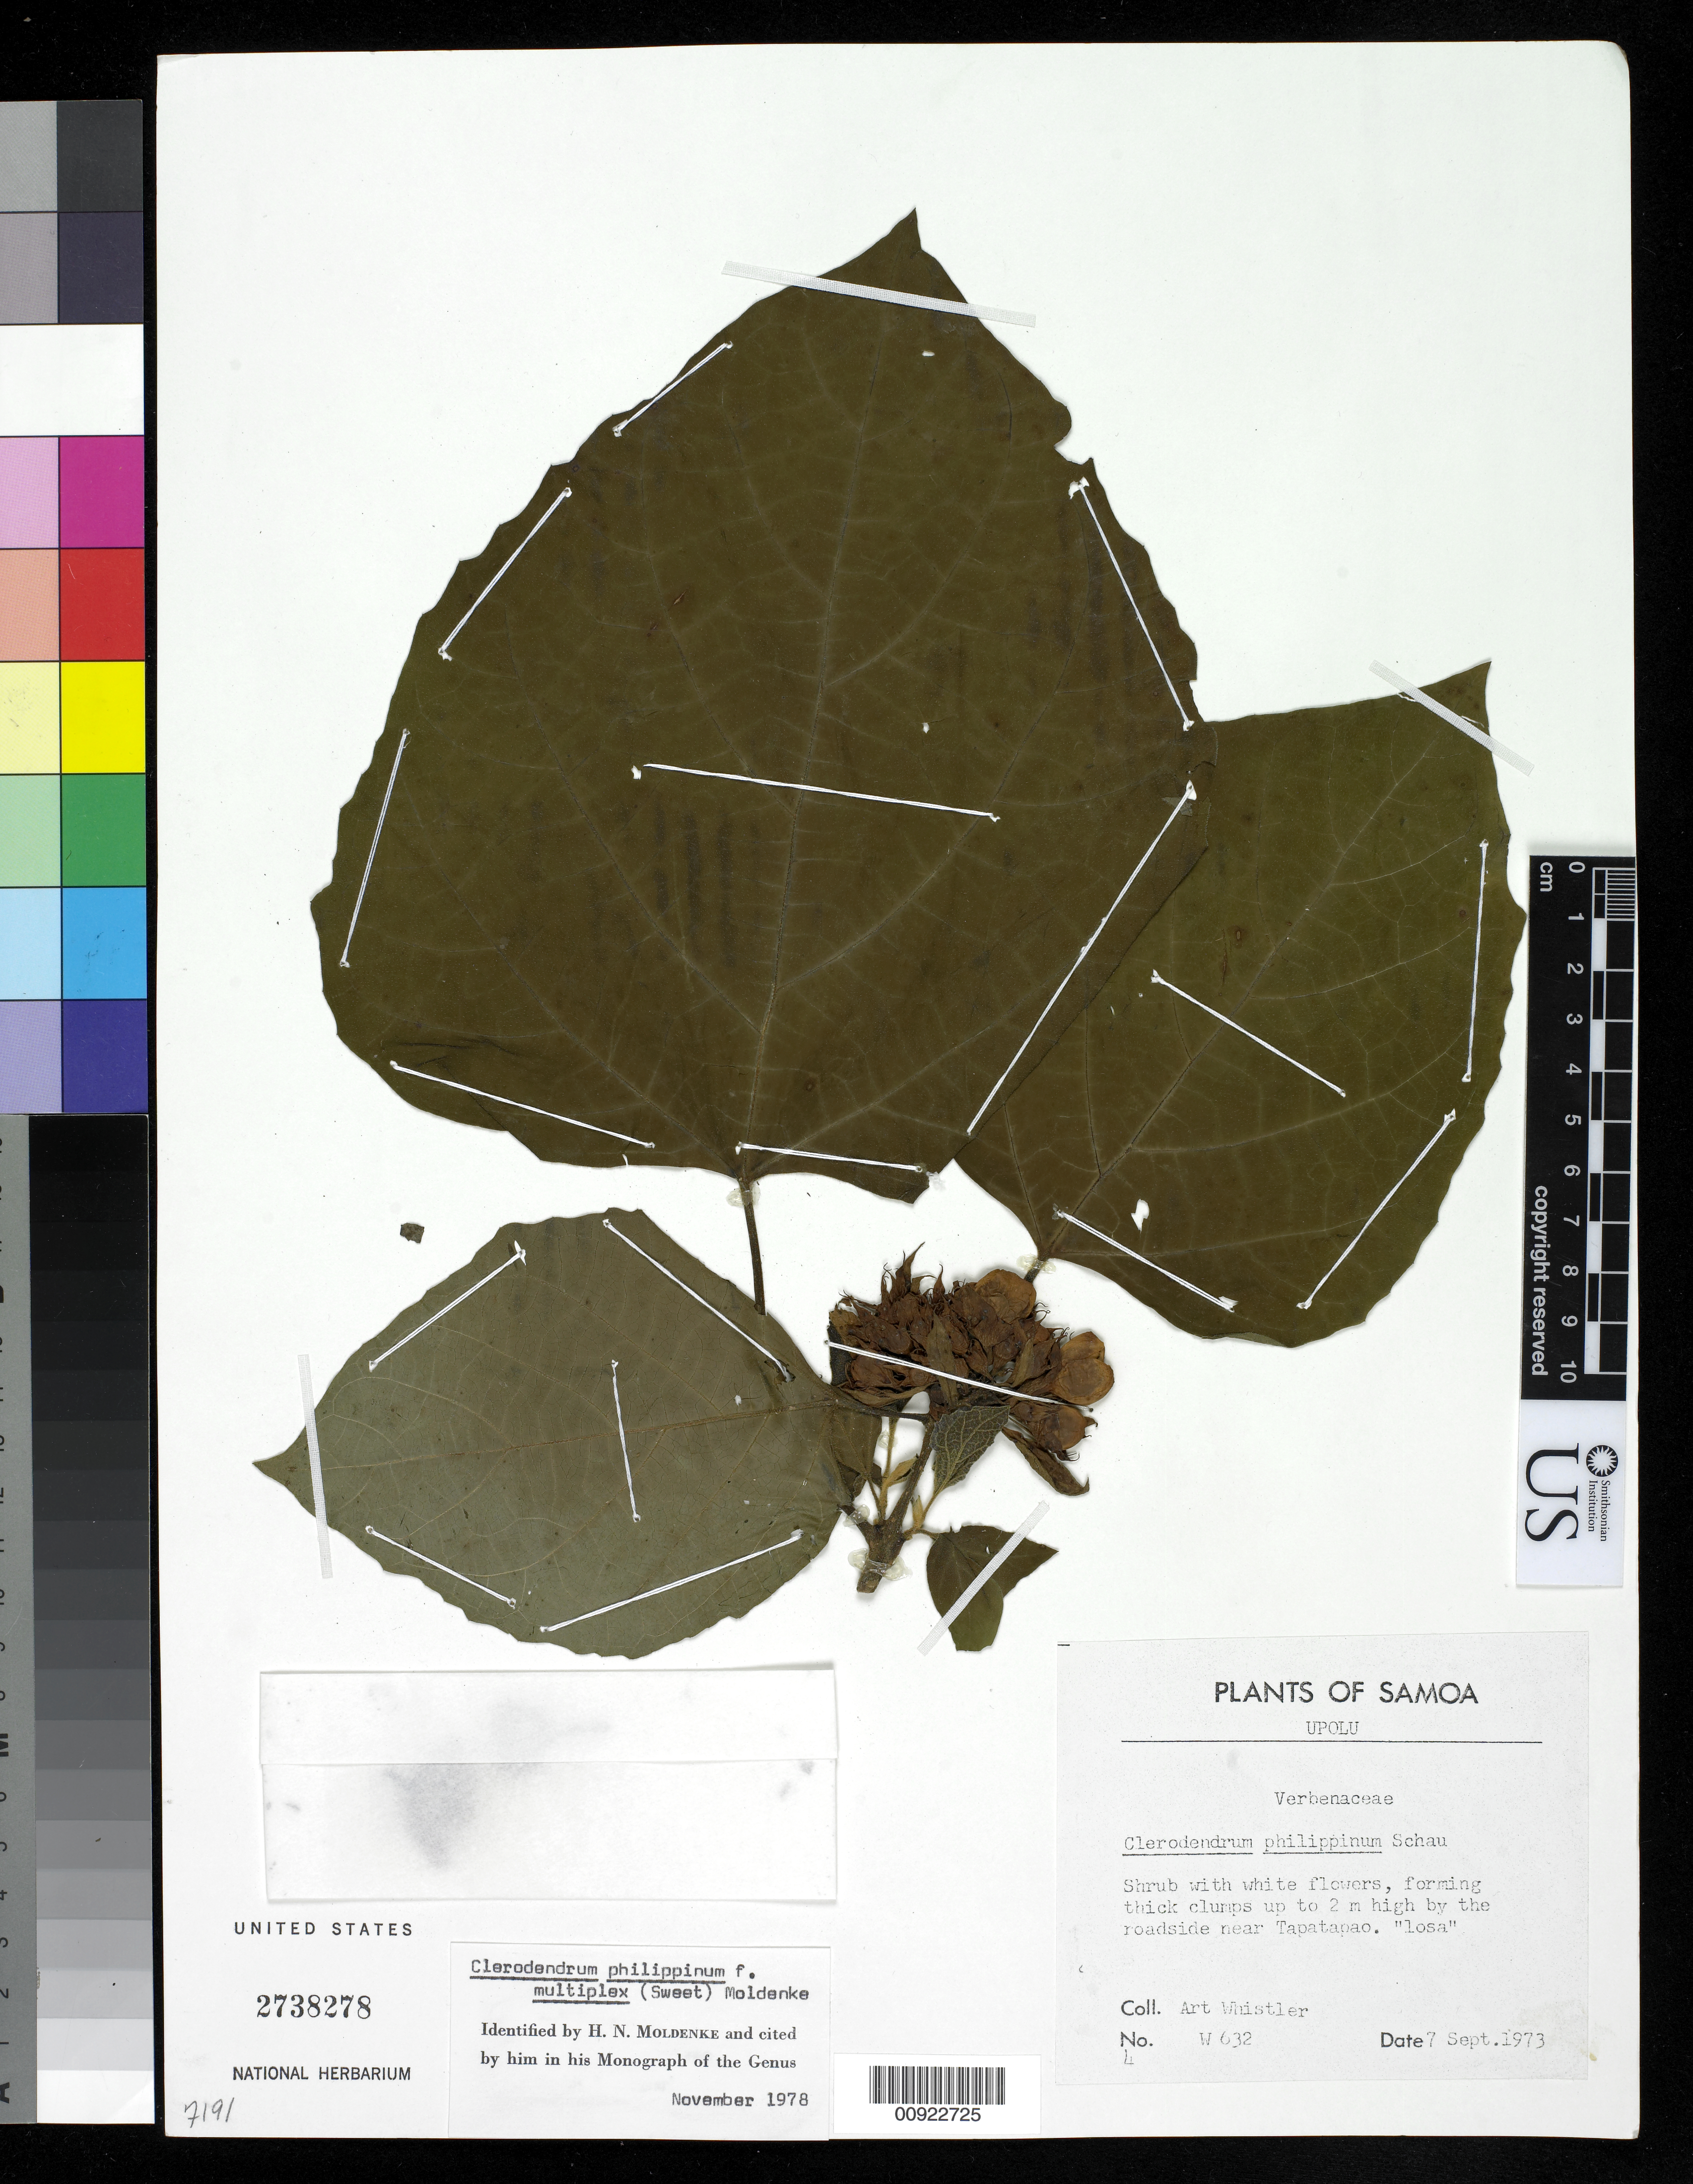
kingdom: Plantae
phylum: Tracheophyta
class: Magnoliopsida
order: Lamiales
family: Lamiaceae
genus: Clerodendrum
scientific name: Clerodendrum philippinum f. multiplex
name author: (Sweet) Moldenke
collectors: A. Whistler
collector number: W 632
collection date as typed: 07 Sep 1973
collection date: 1973-09-07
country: Samoa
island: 'Upolu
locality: Near Tapatapao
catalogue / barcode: US 2738278